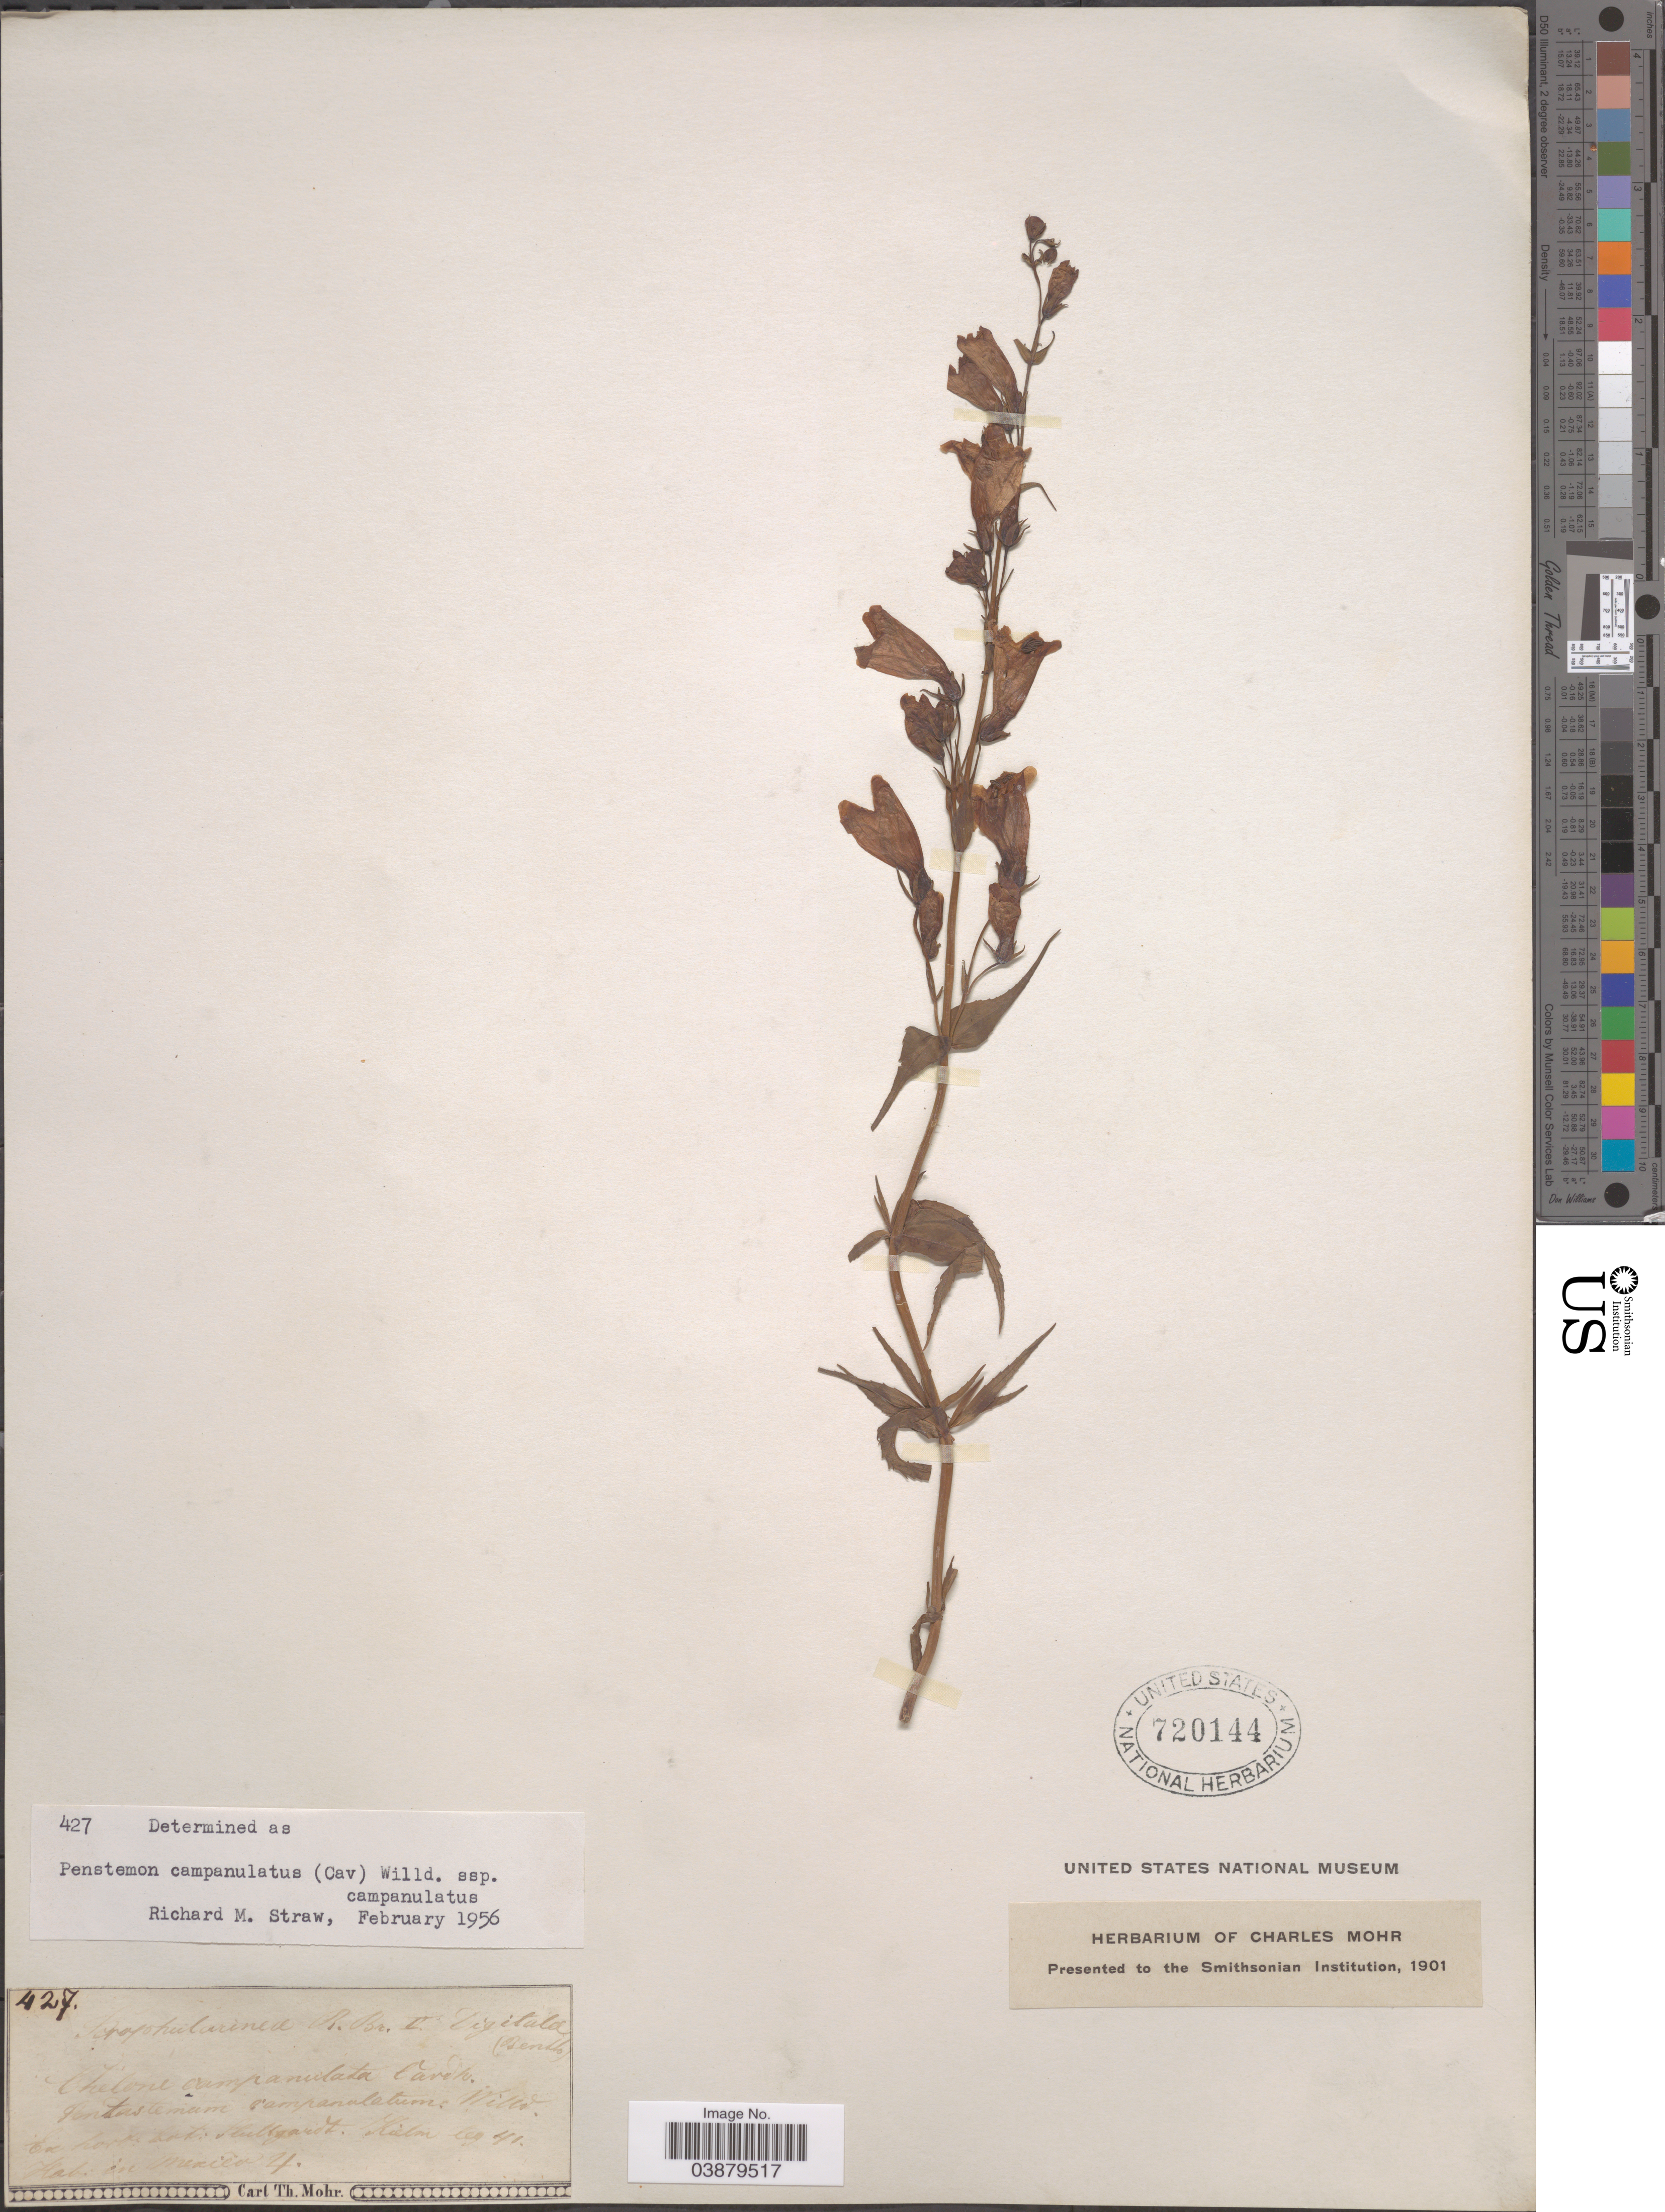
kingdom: Plantae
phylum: Tracheophyta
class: Magnoliopsida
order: Lamiales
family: Plantaginaceae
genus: Penstemon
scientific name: Penstemon campanulatus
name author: (Cav.) Willd.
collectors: Kielm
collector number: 427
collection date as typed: Transcribed d/m/y: //41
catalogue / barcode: US 720144